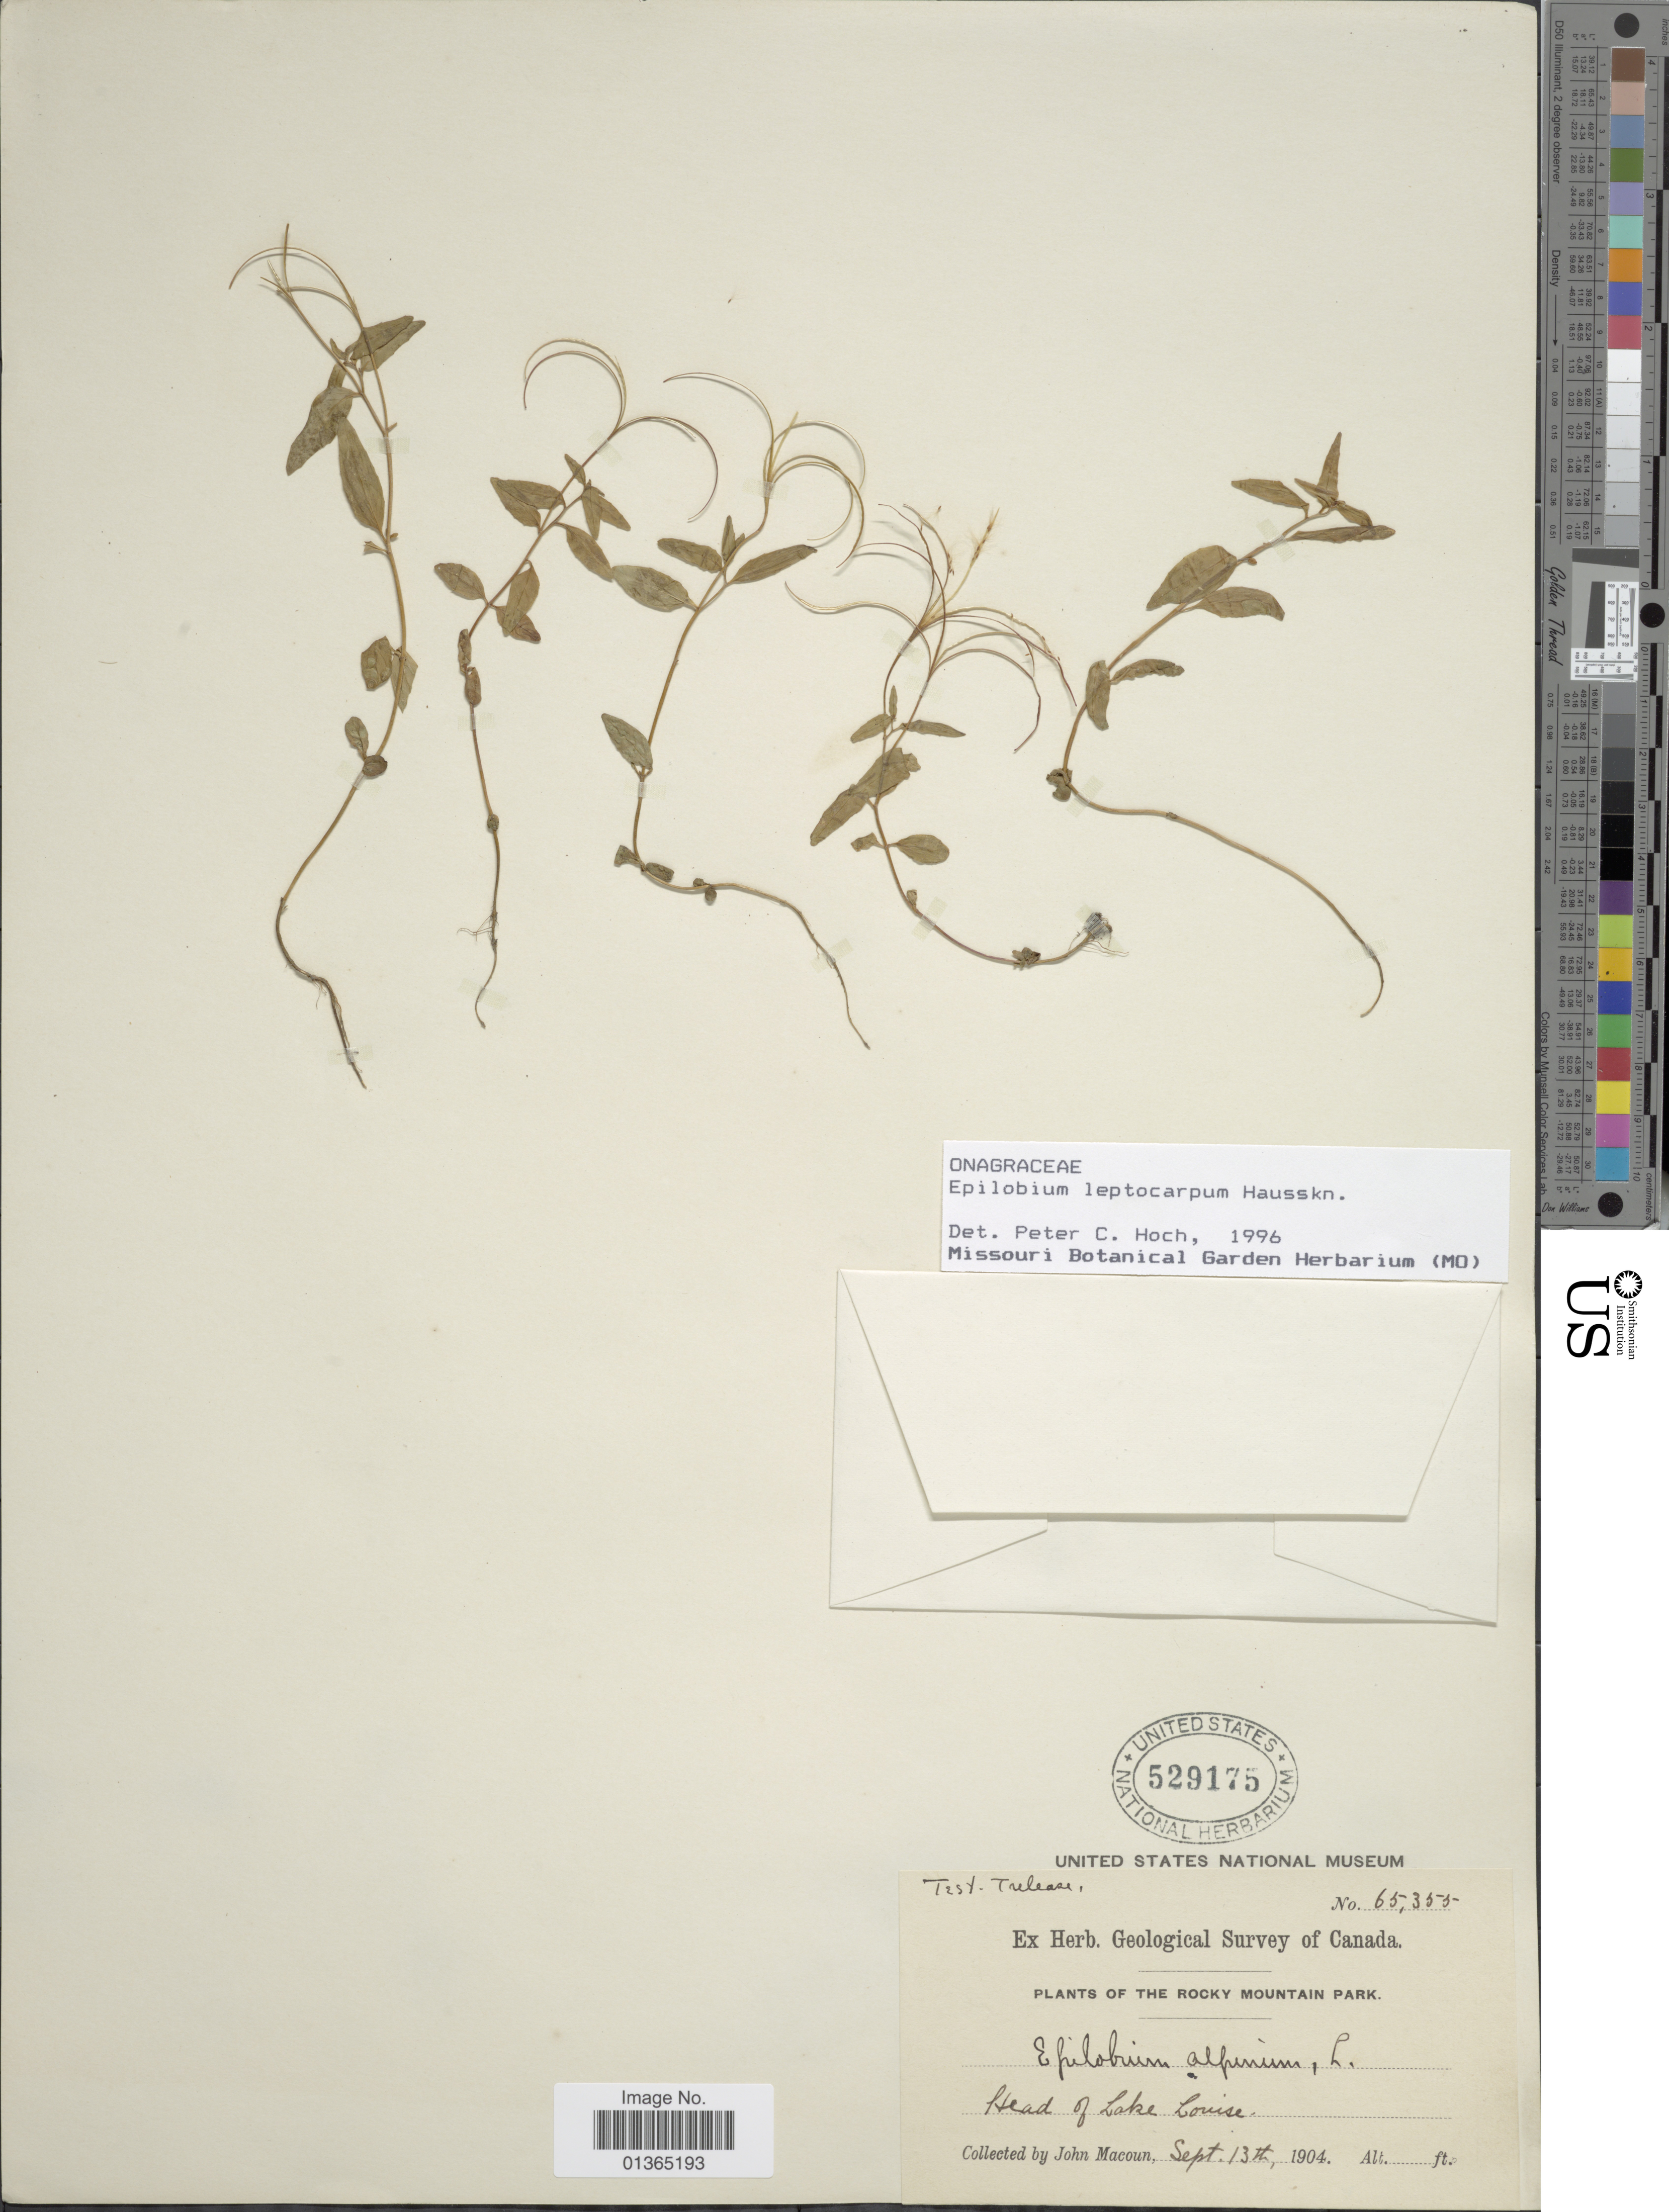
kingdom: Plantae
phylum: Tracheophyta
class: Magnoliopsida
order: Myrtales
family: Onagraceae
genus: Epilobium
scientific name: Epilobium leptocarpum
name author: Hausskn.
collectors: J. Macoun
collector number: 65355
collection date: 1904-09-13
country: Canada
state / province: Alberta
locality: Rocky Mountain Park. Head of Lake Louise.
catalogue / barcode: US 529175